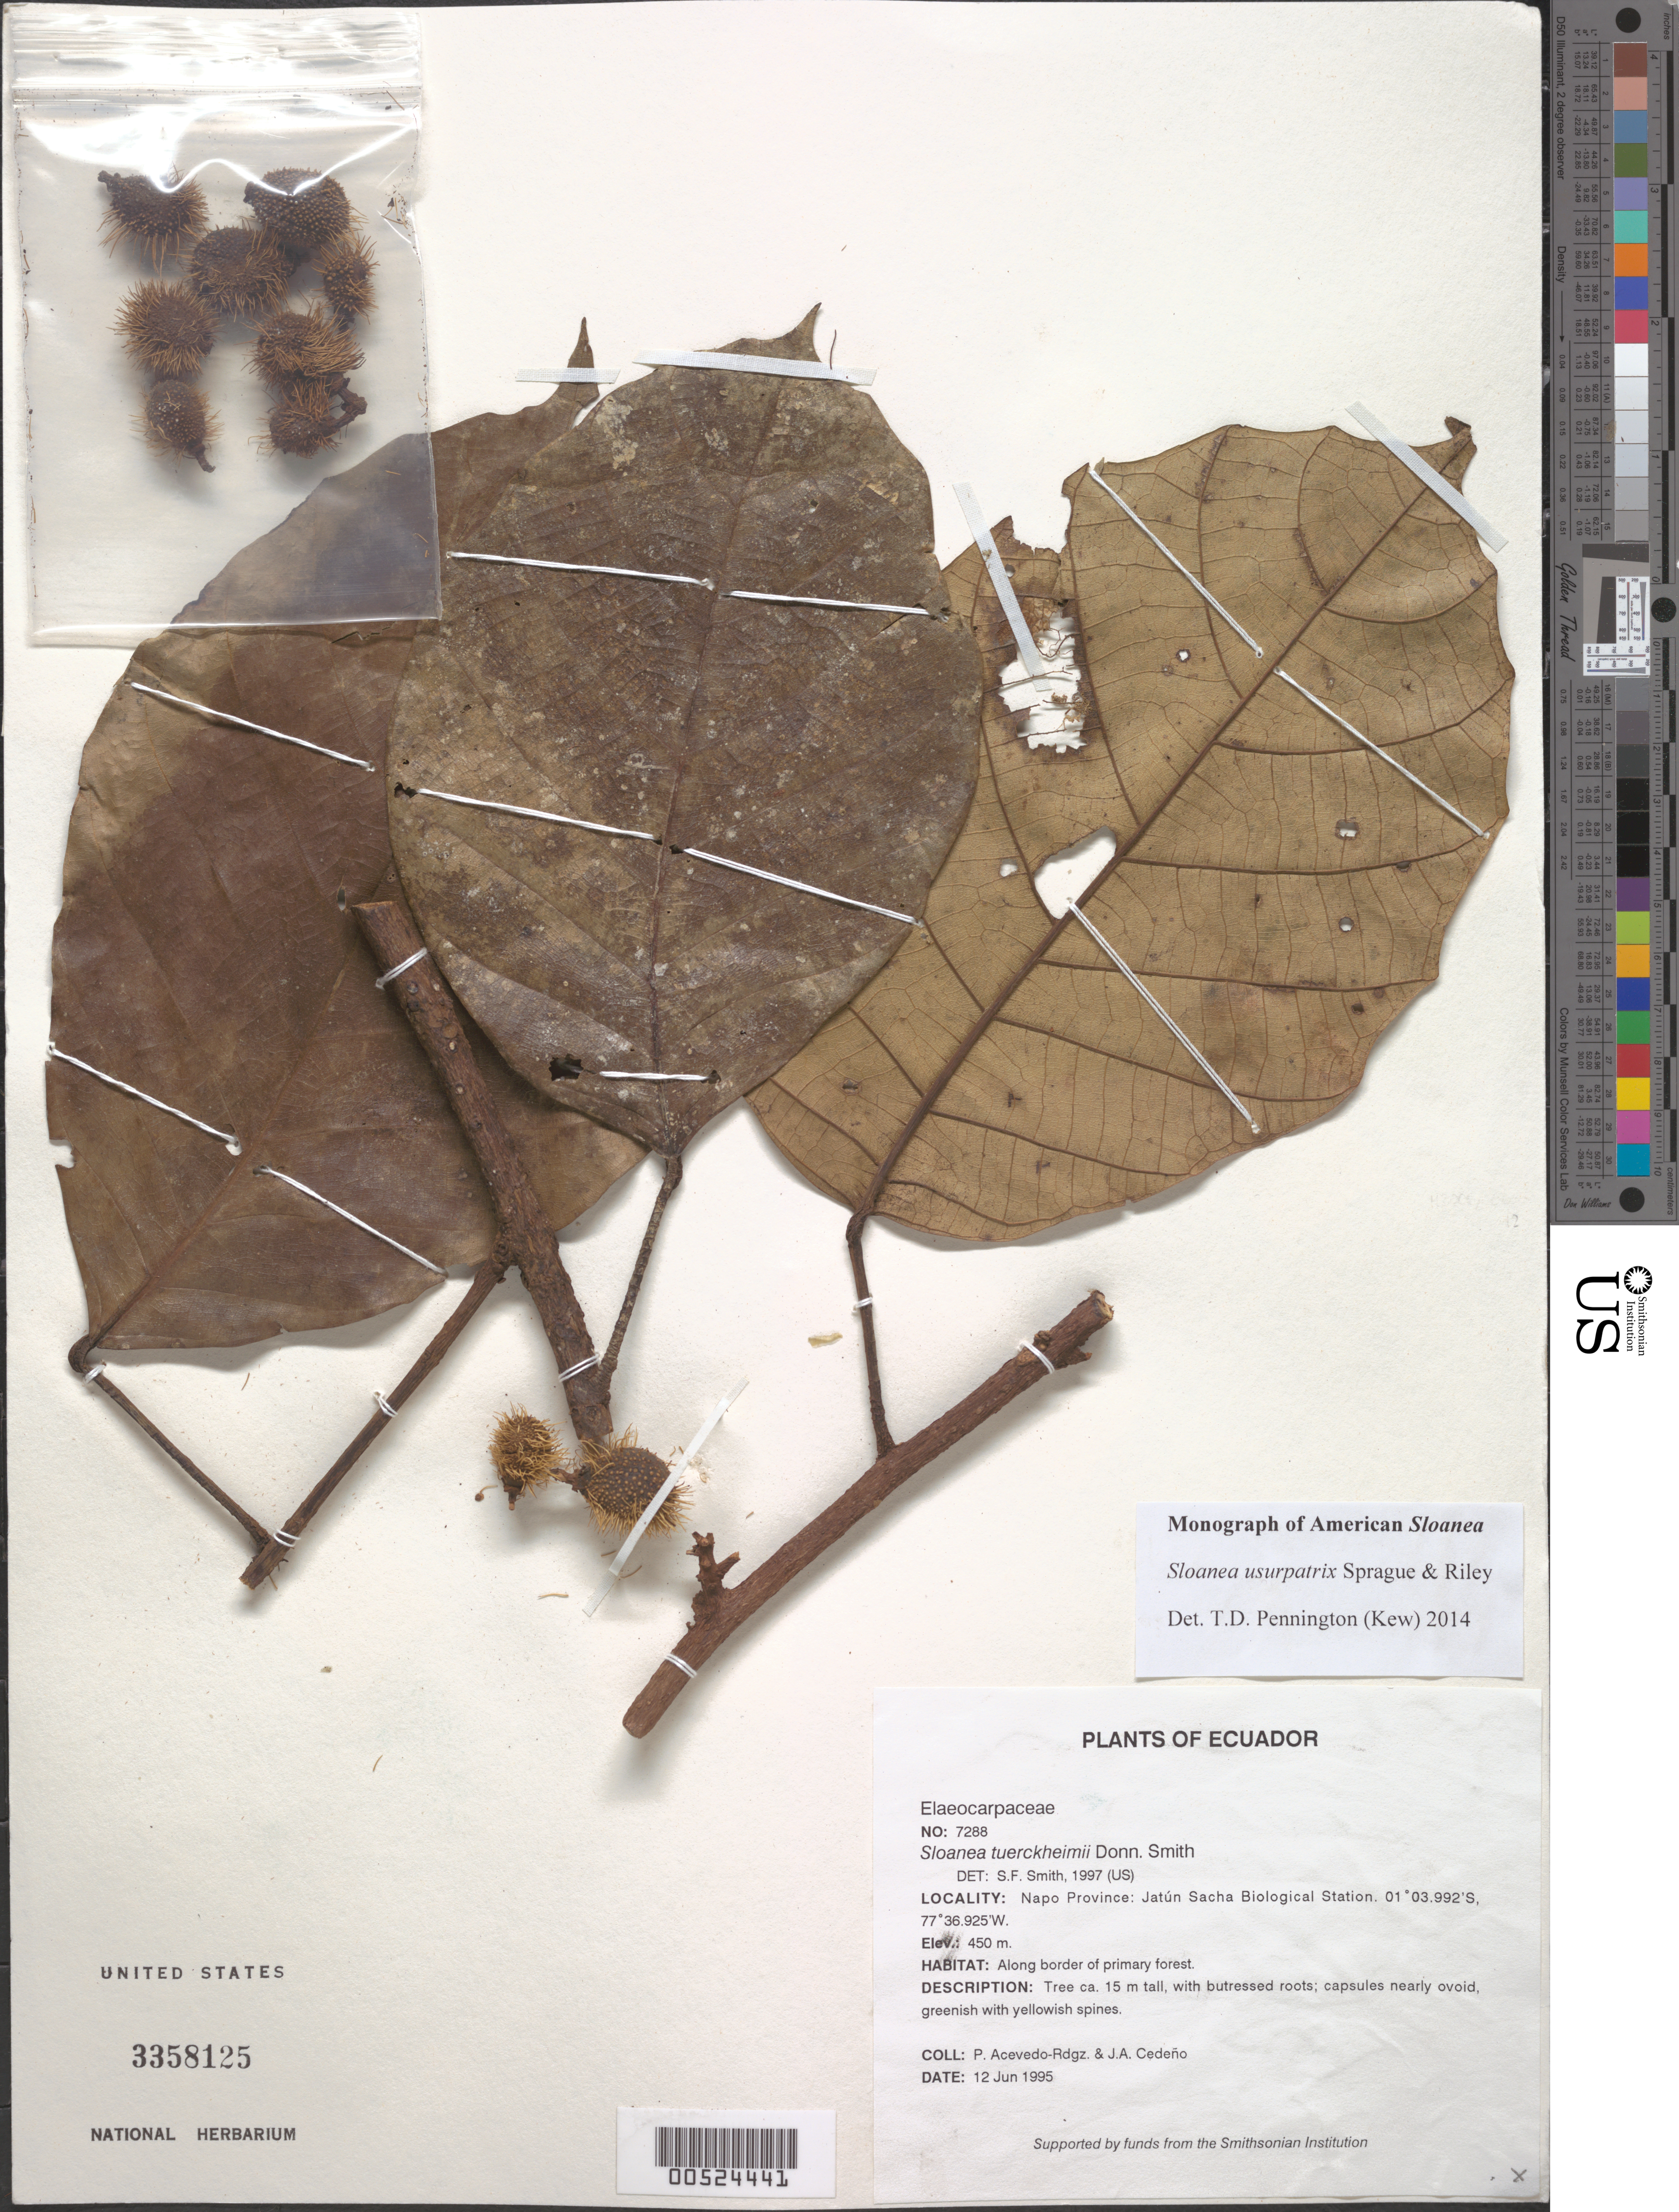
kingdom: Plantae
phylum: Tracheophyta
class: Magnoliopsida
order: Oxalidales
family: Elaeocarpaceae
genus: Sloanea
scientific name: Sloanea usurpatrix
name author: Sprague & L. Riley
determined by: Pennington, T. D., (K)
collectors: P. Acevedo-Rodr. & J. A. Cedeño M.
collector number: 7288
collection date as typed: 12 Jun 1995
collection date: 1995-06-12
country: Ecuador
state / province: Napo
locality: Napo Province: Jatún Sacha Biological Station.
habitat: Along border of primary forest.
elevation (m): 450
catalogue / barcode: US 3358125